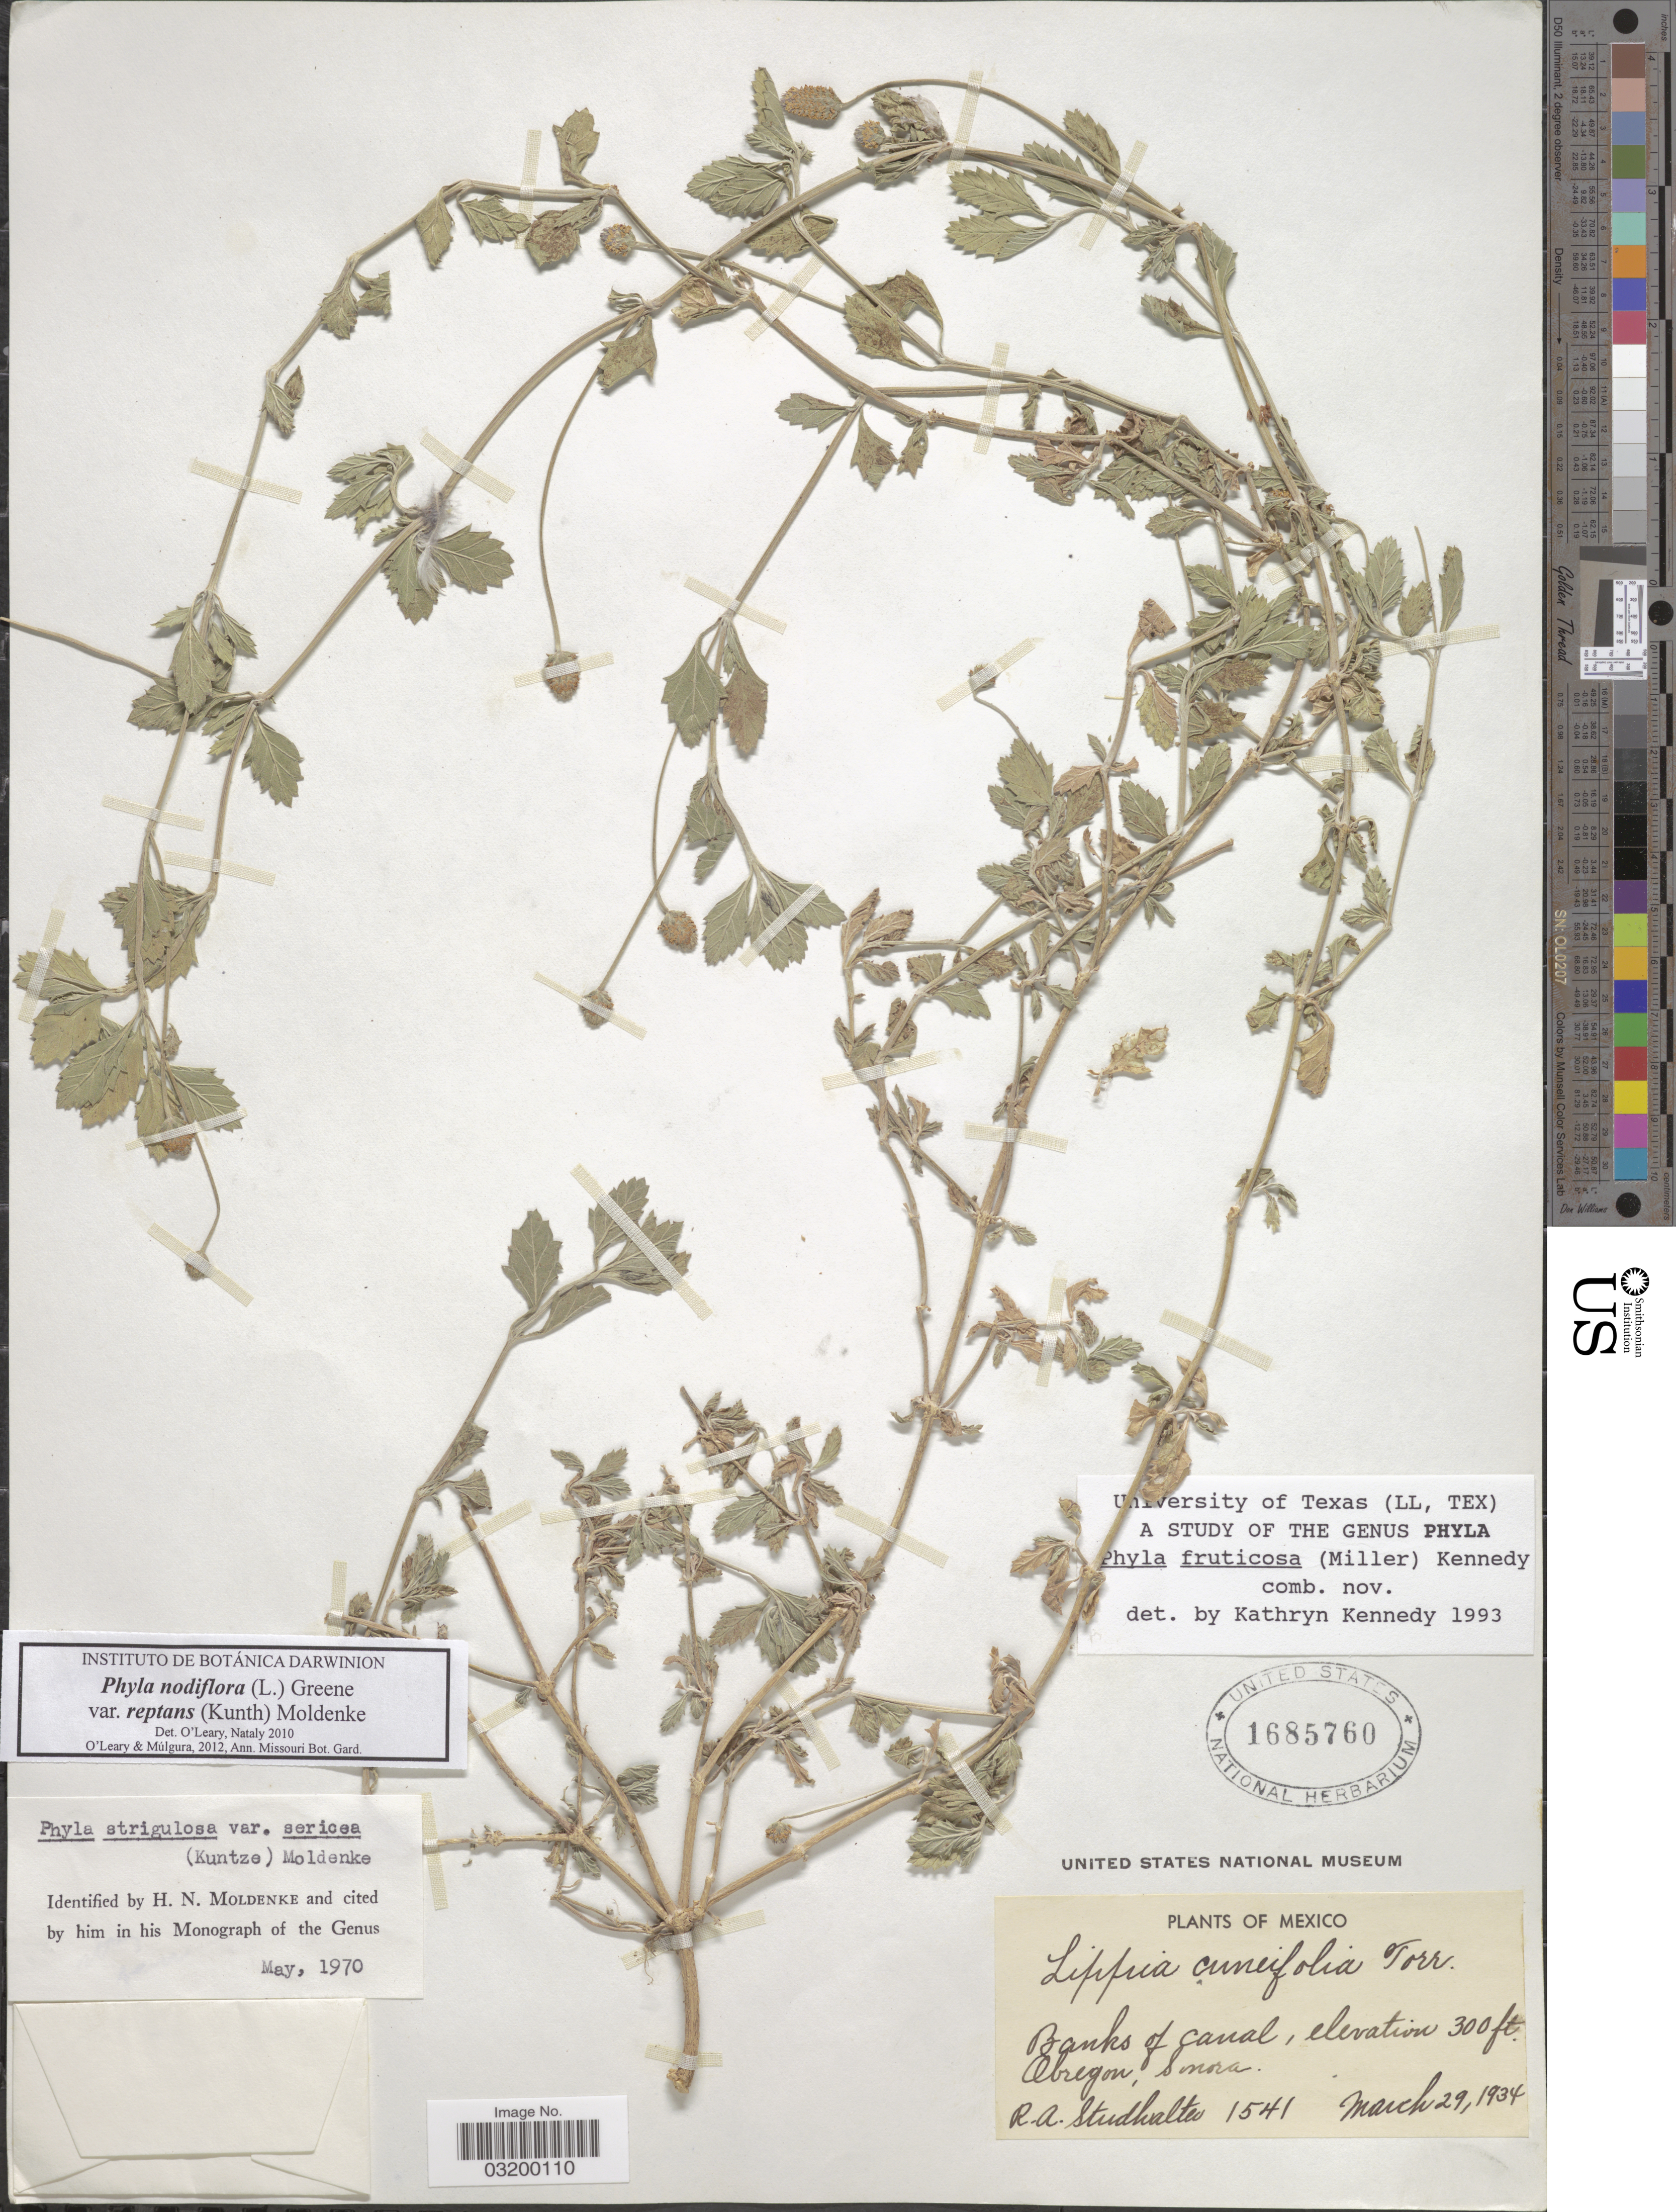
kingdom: Plantae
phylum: Tracheophyta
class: Magnoliopsida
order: Lamiales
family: Verbenaceae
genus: Phyla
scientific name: Phyla nodiflora var. reptans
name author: (Kunth) Moldenke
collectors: R. Studhalter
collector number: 1541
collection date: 1934-03-29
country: Mexico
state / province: Sonora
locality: Banks of canal, Obregon.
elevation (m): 91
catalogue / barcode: US 1685760